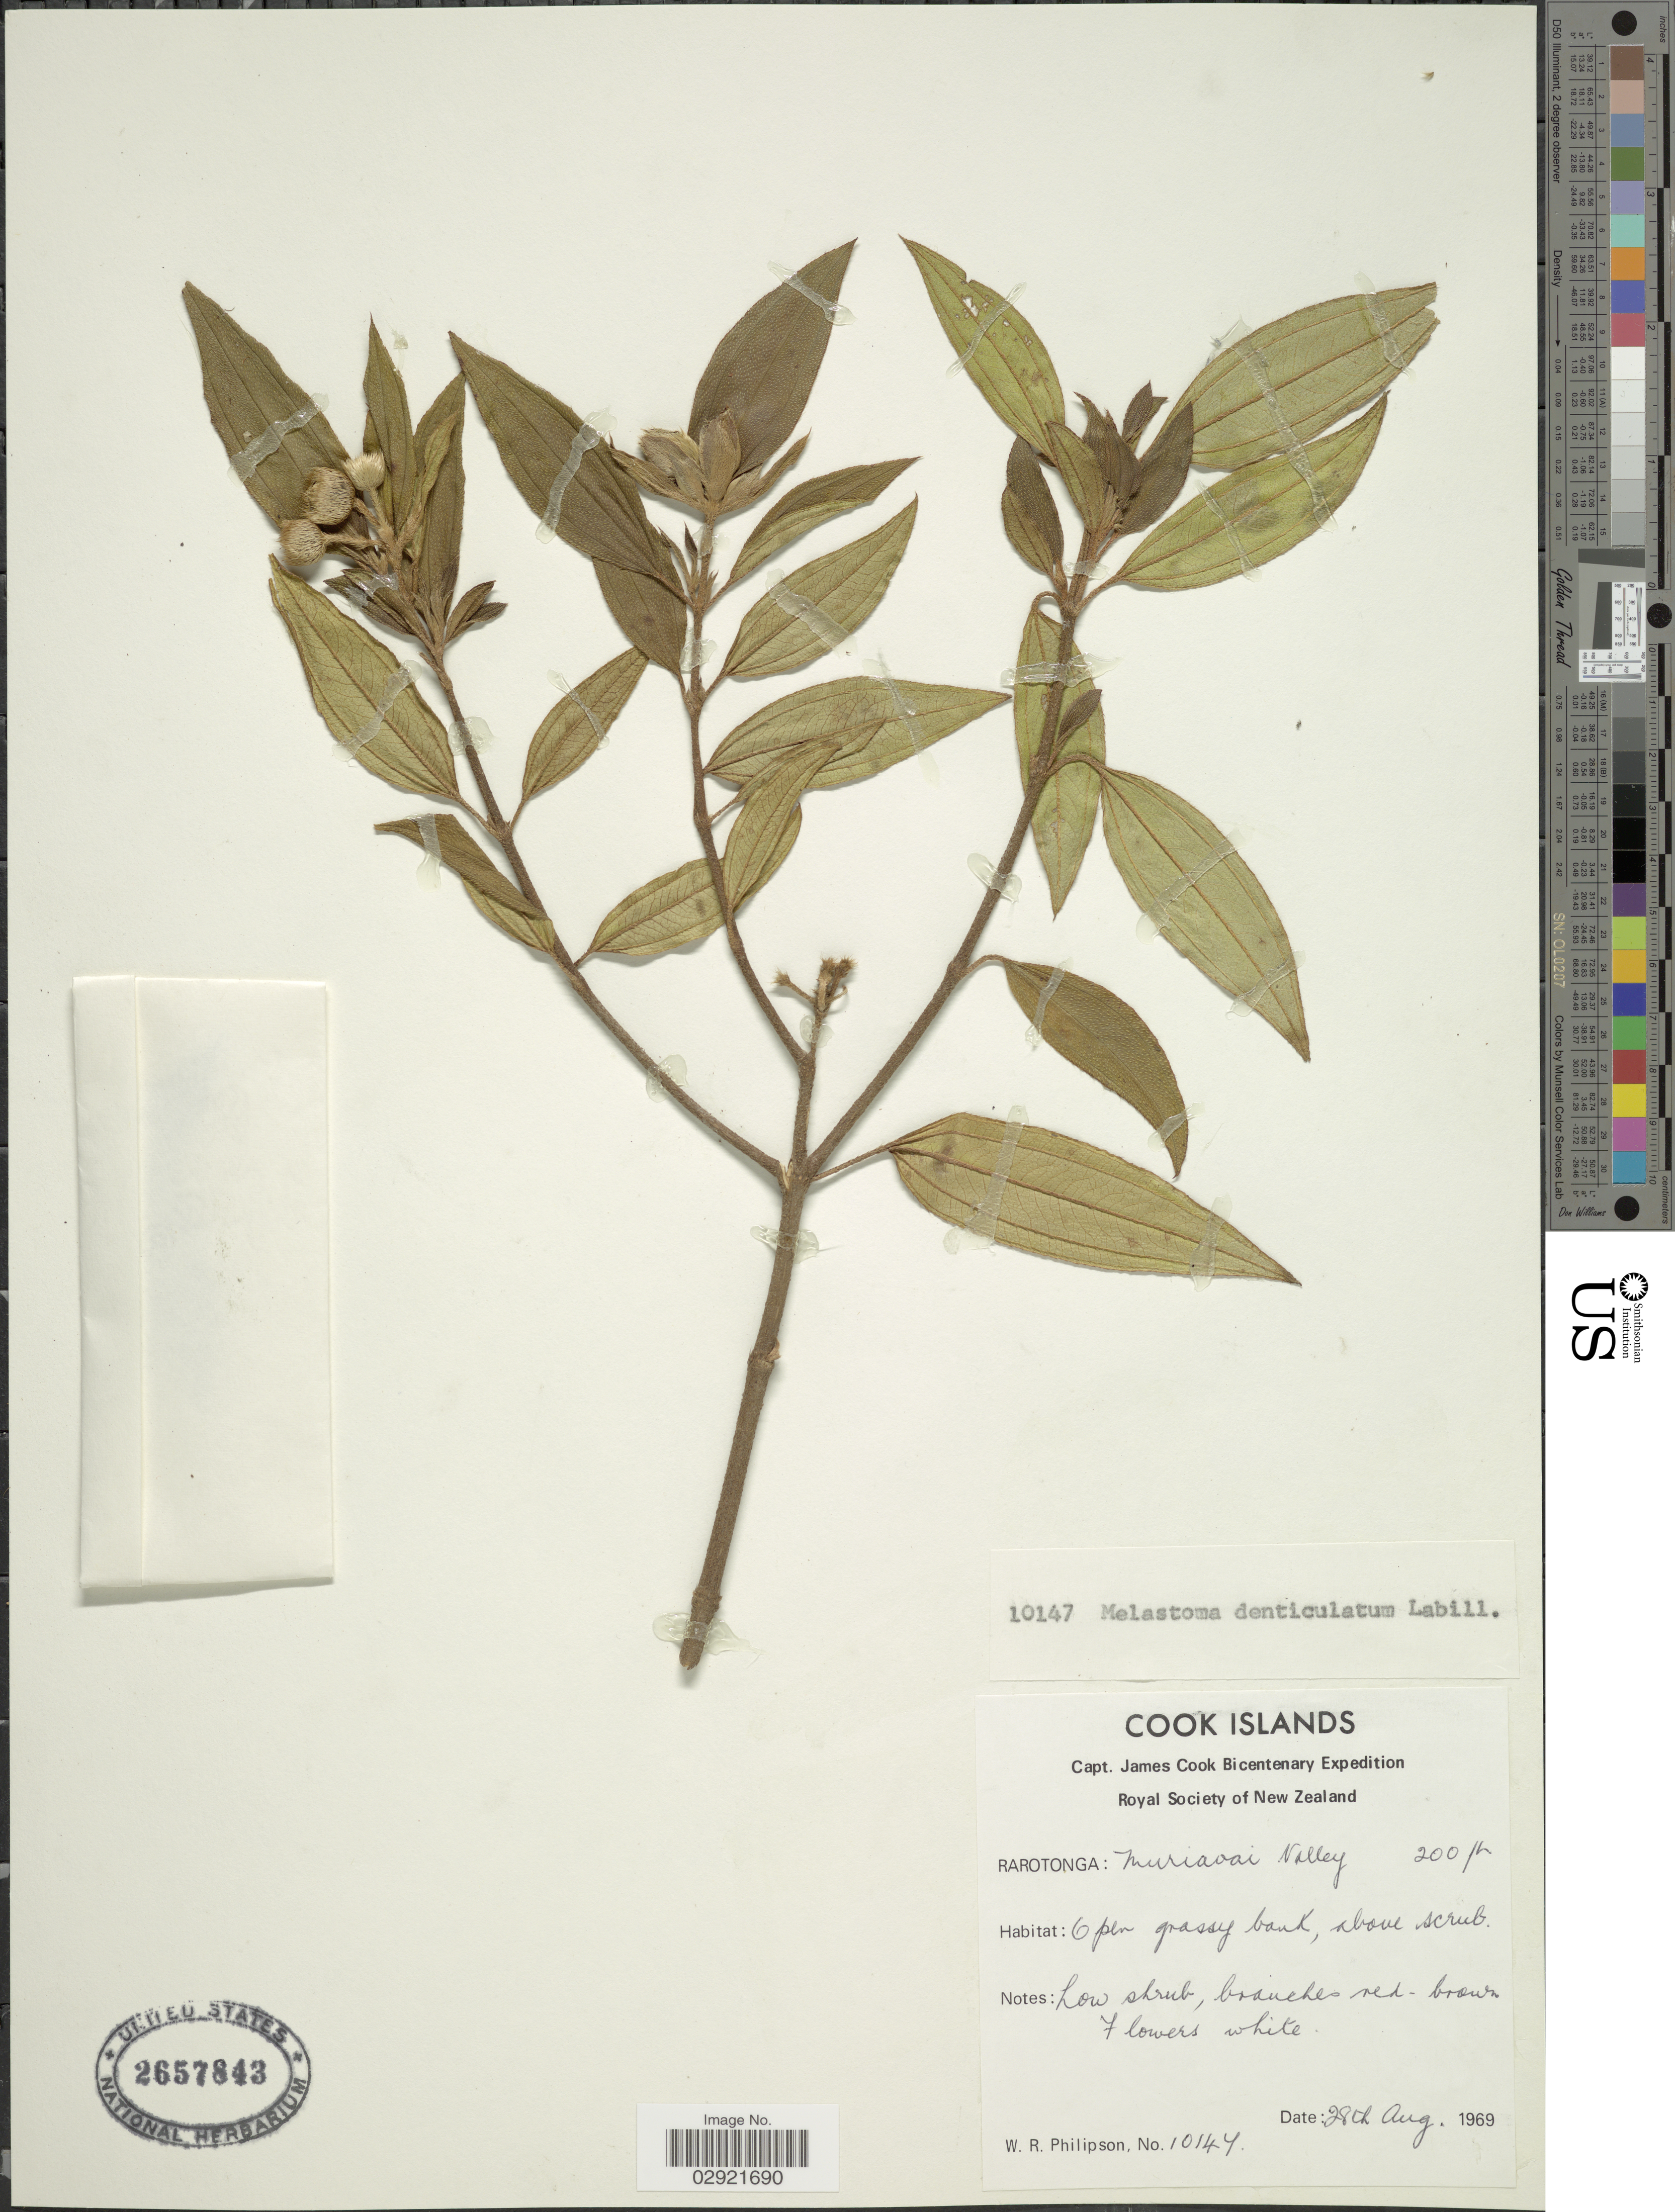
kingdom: Plantae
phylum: Tracheophyta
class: Magnoliopsida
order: Myrtales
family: Melastomataceae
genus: Melastoma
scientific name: Melastoma malabathricum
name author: L.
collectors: W. R. Philipson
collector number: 10147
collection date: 1969-08-28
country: Cook Islands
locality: Rarotonga: Muriavai Valley.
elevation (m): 61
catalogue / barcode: US 2657843